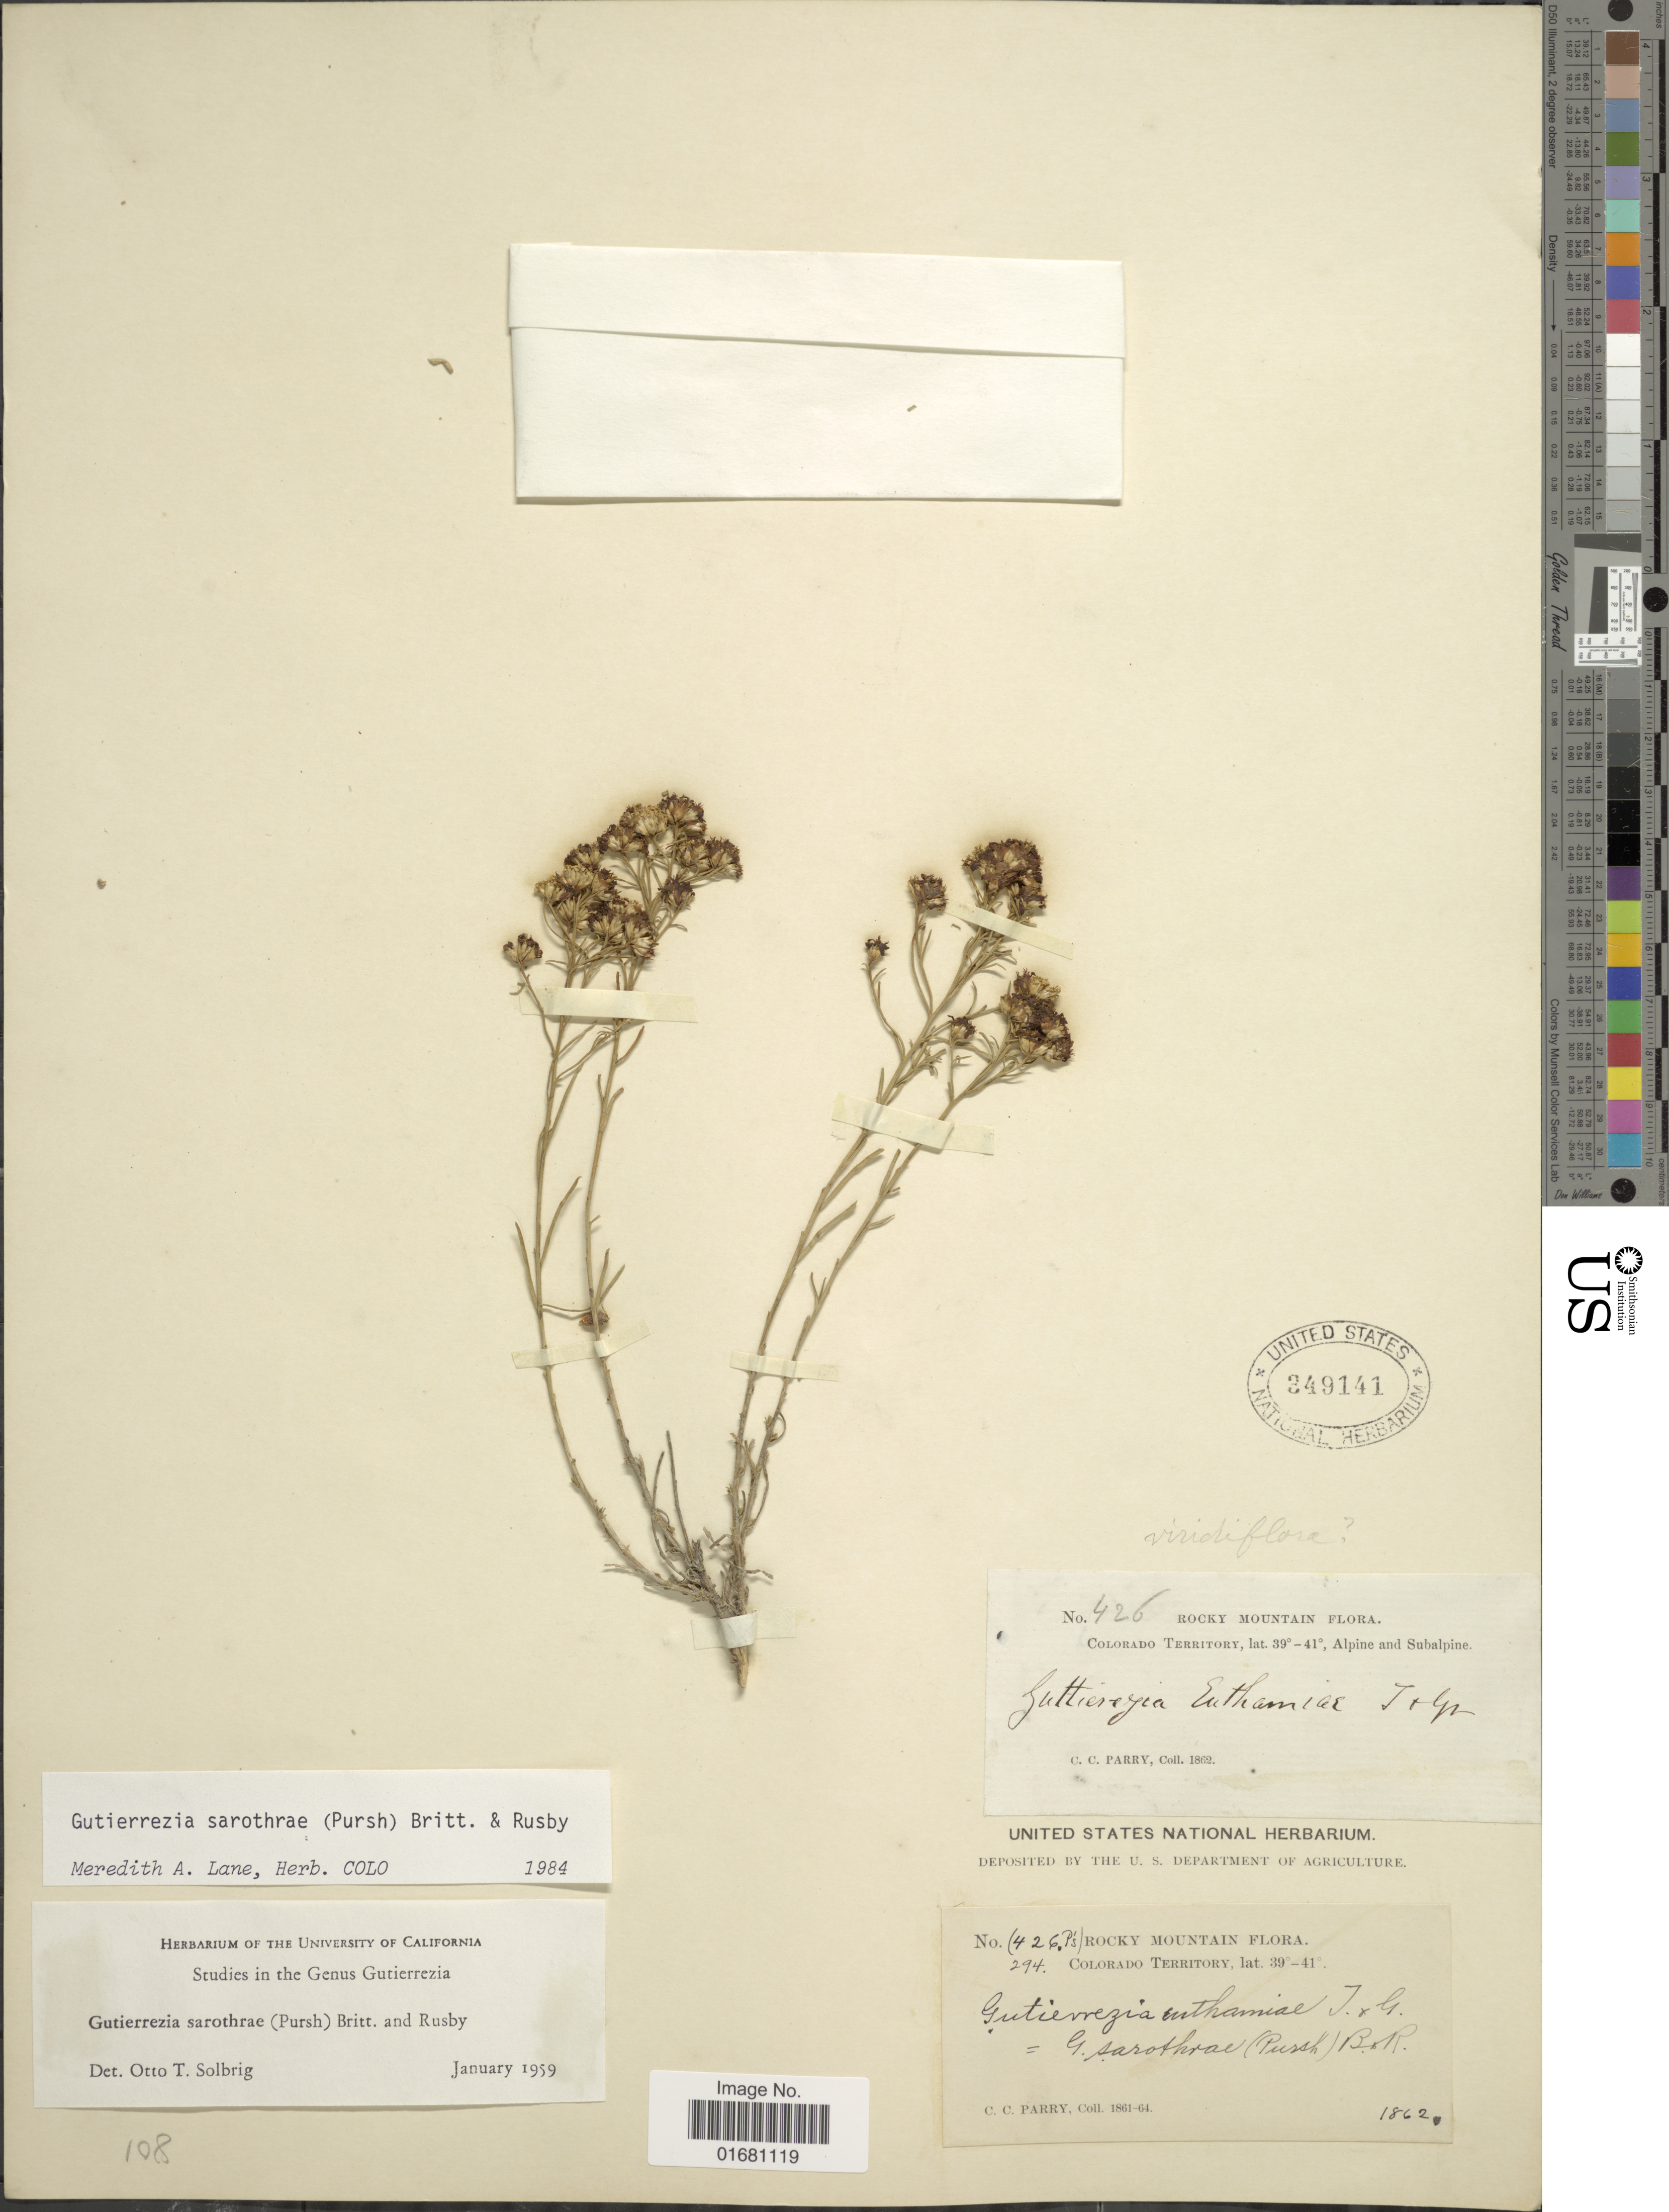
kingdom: Plantae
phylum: Tracheophyta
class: Magnoliopsida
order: Asterales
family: Asteraceae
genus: Gutierrezia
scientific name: Gutierrezia sarothrae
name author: (Pursh) Britton & Rusby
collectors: C. C. Parry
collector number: (426Ps) 294?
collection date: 1862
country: United States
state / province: Colorado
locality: Rocky Mountain, Colorado Territory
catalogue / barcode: US 349141